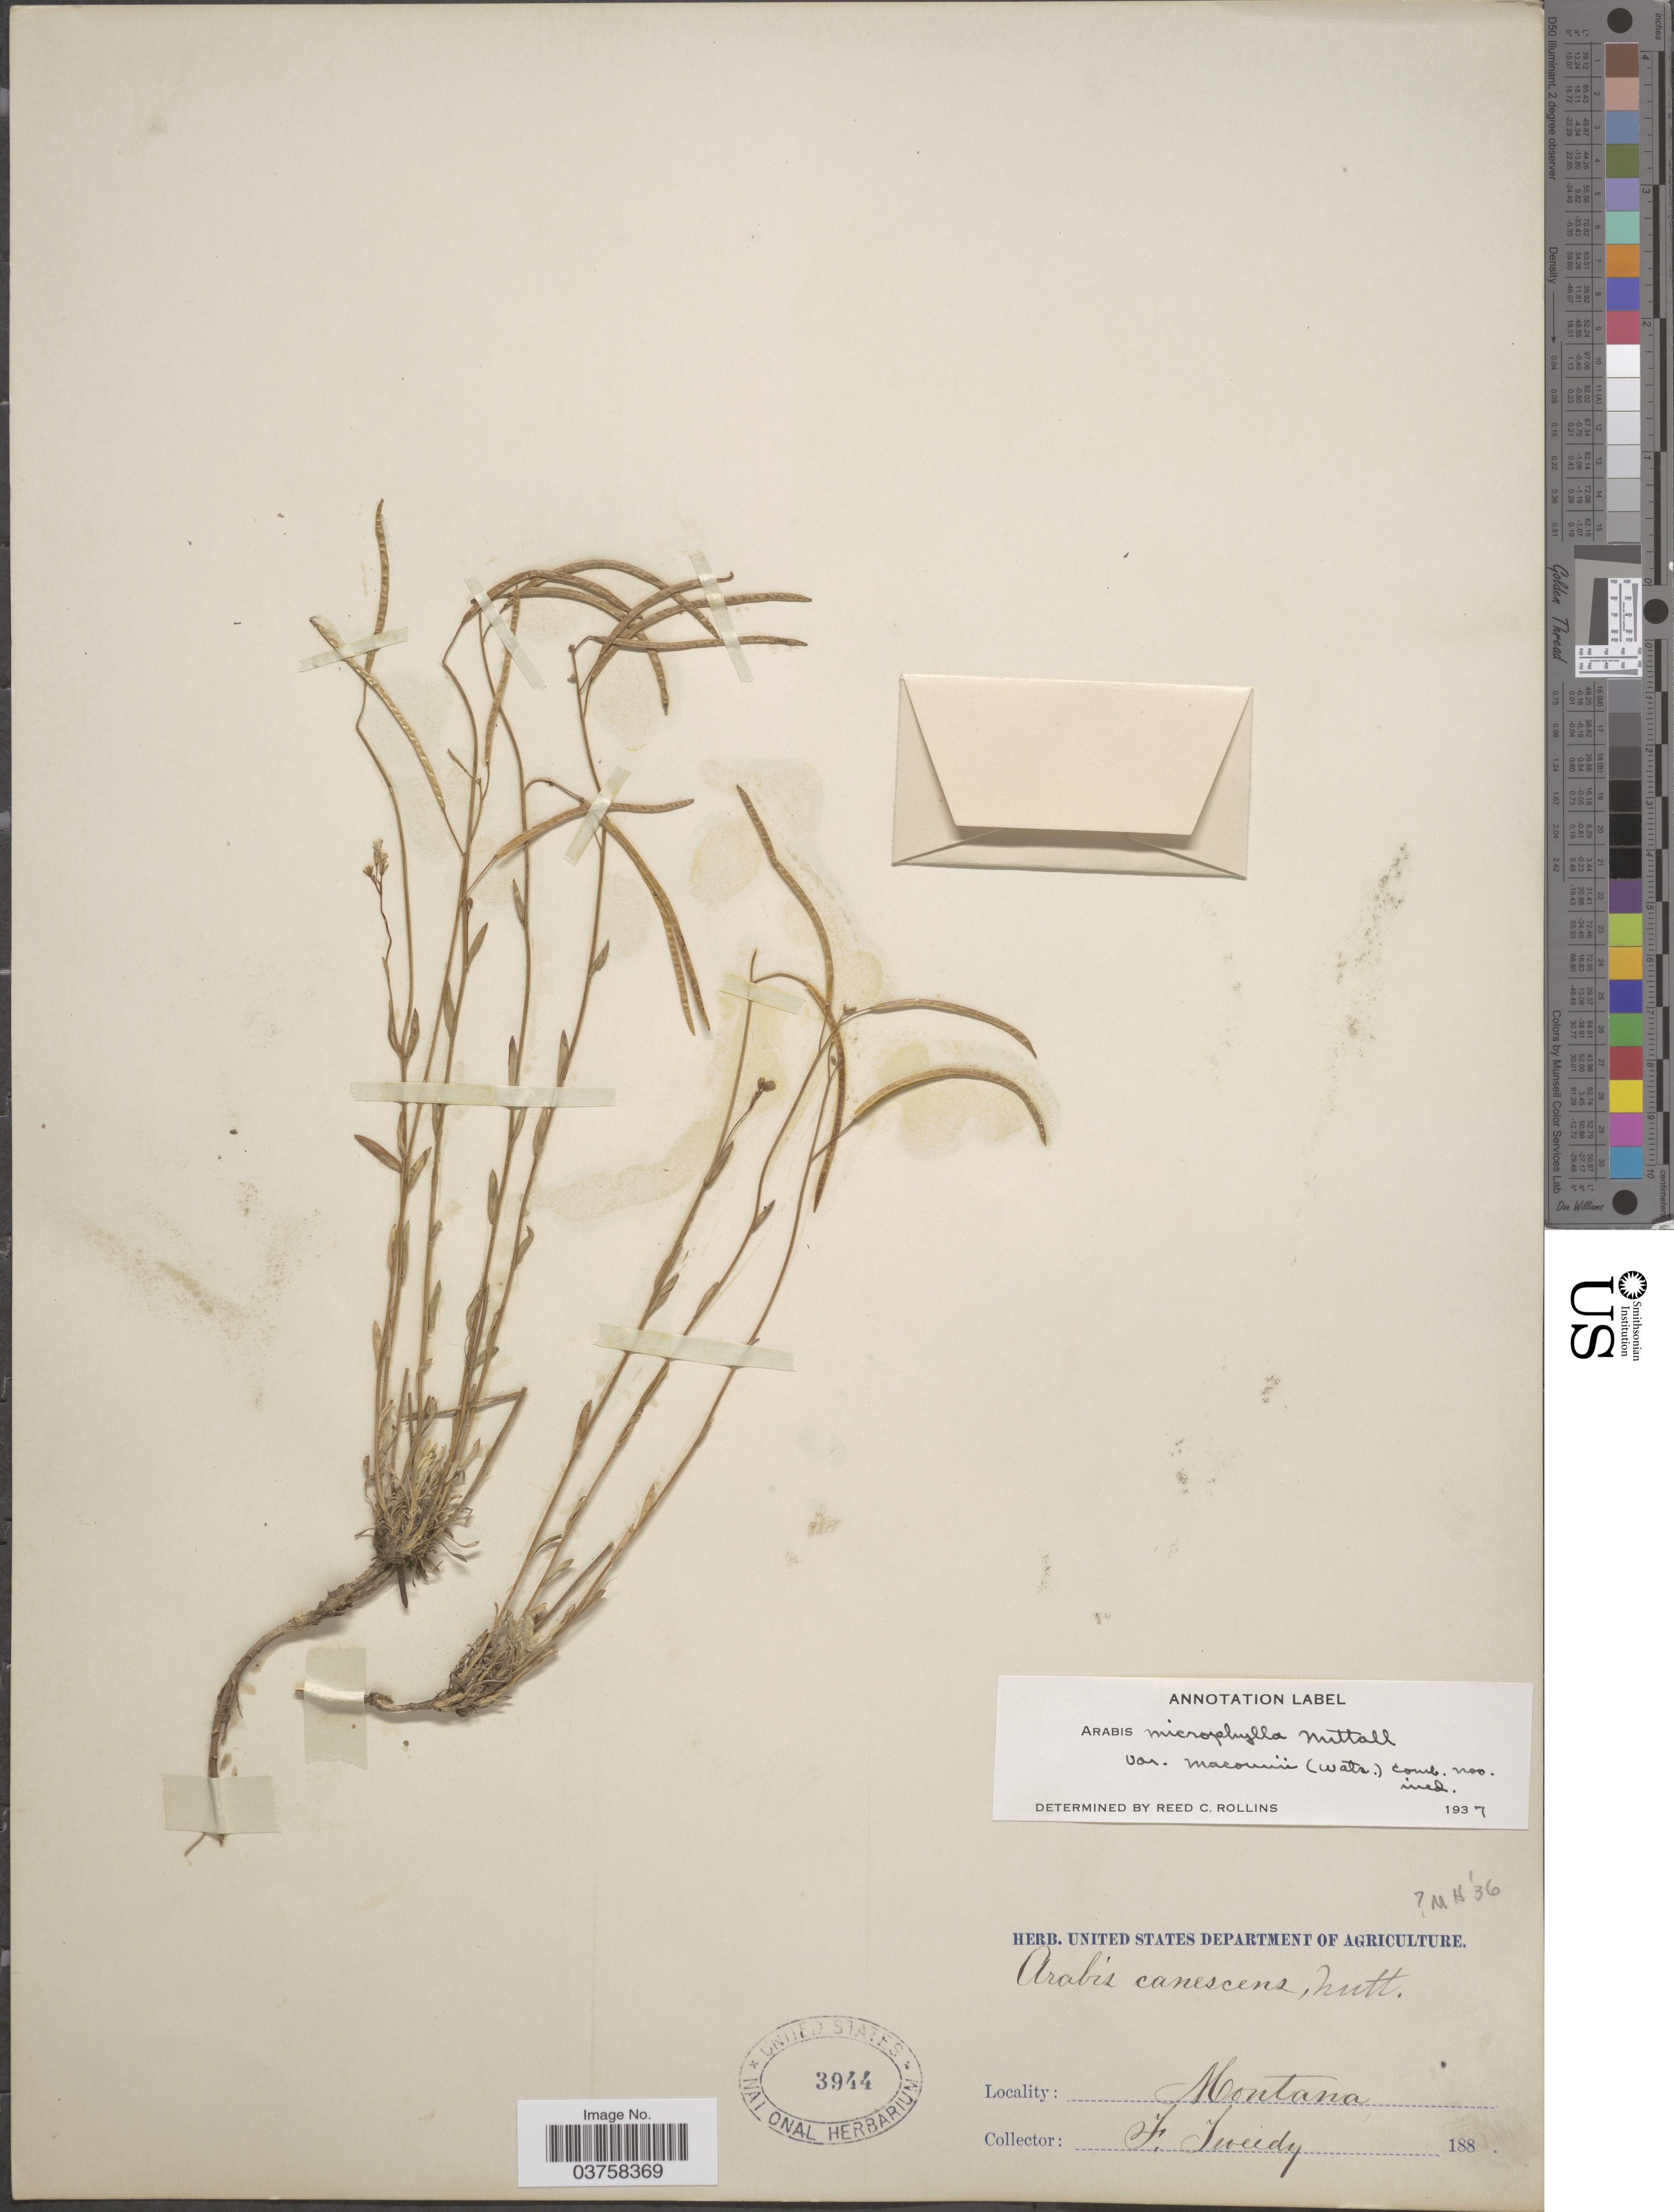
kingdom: Plantae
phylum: Tracheophyta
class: Magnoliopsida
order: Brassicales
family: Brassicaceae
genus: Arabis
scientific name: Arabis microphylla var. macounii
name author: (S. Watson) Rollins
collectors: F. Tweedy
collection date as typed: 188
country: United States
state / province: Montana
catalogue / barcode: US 3944